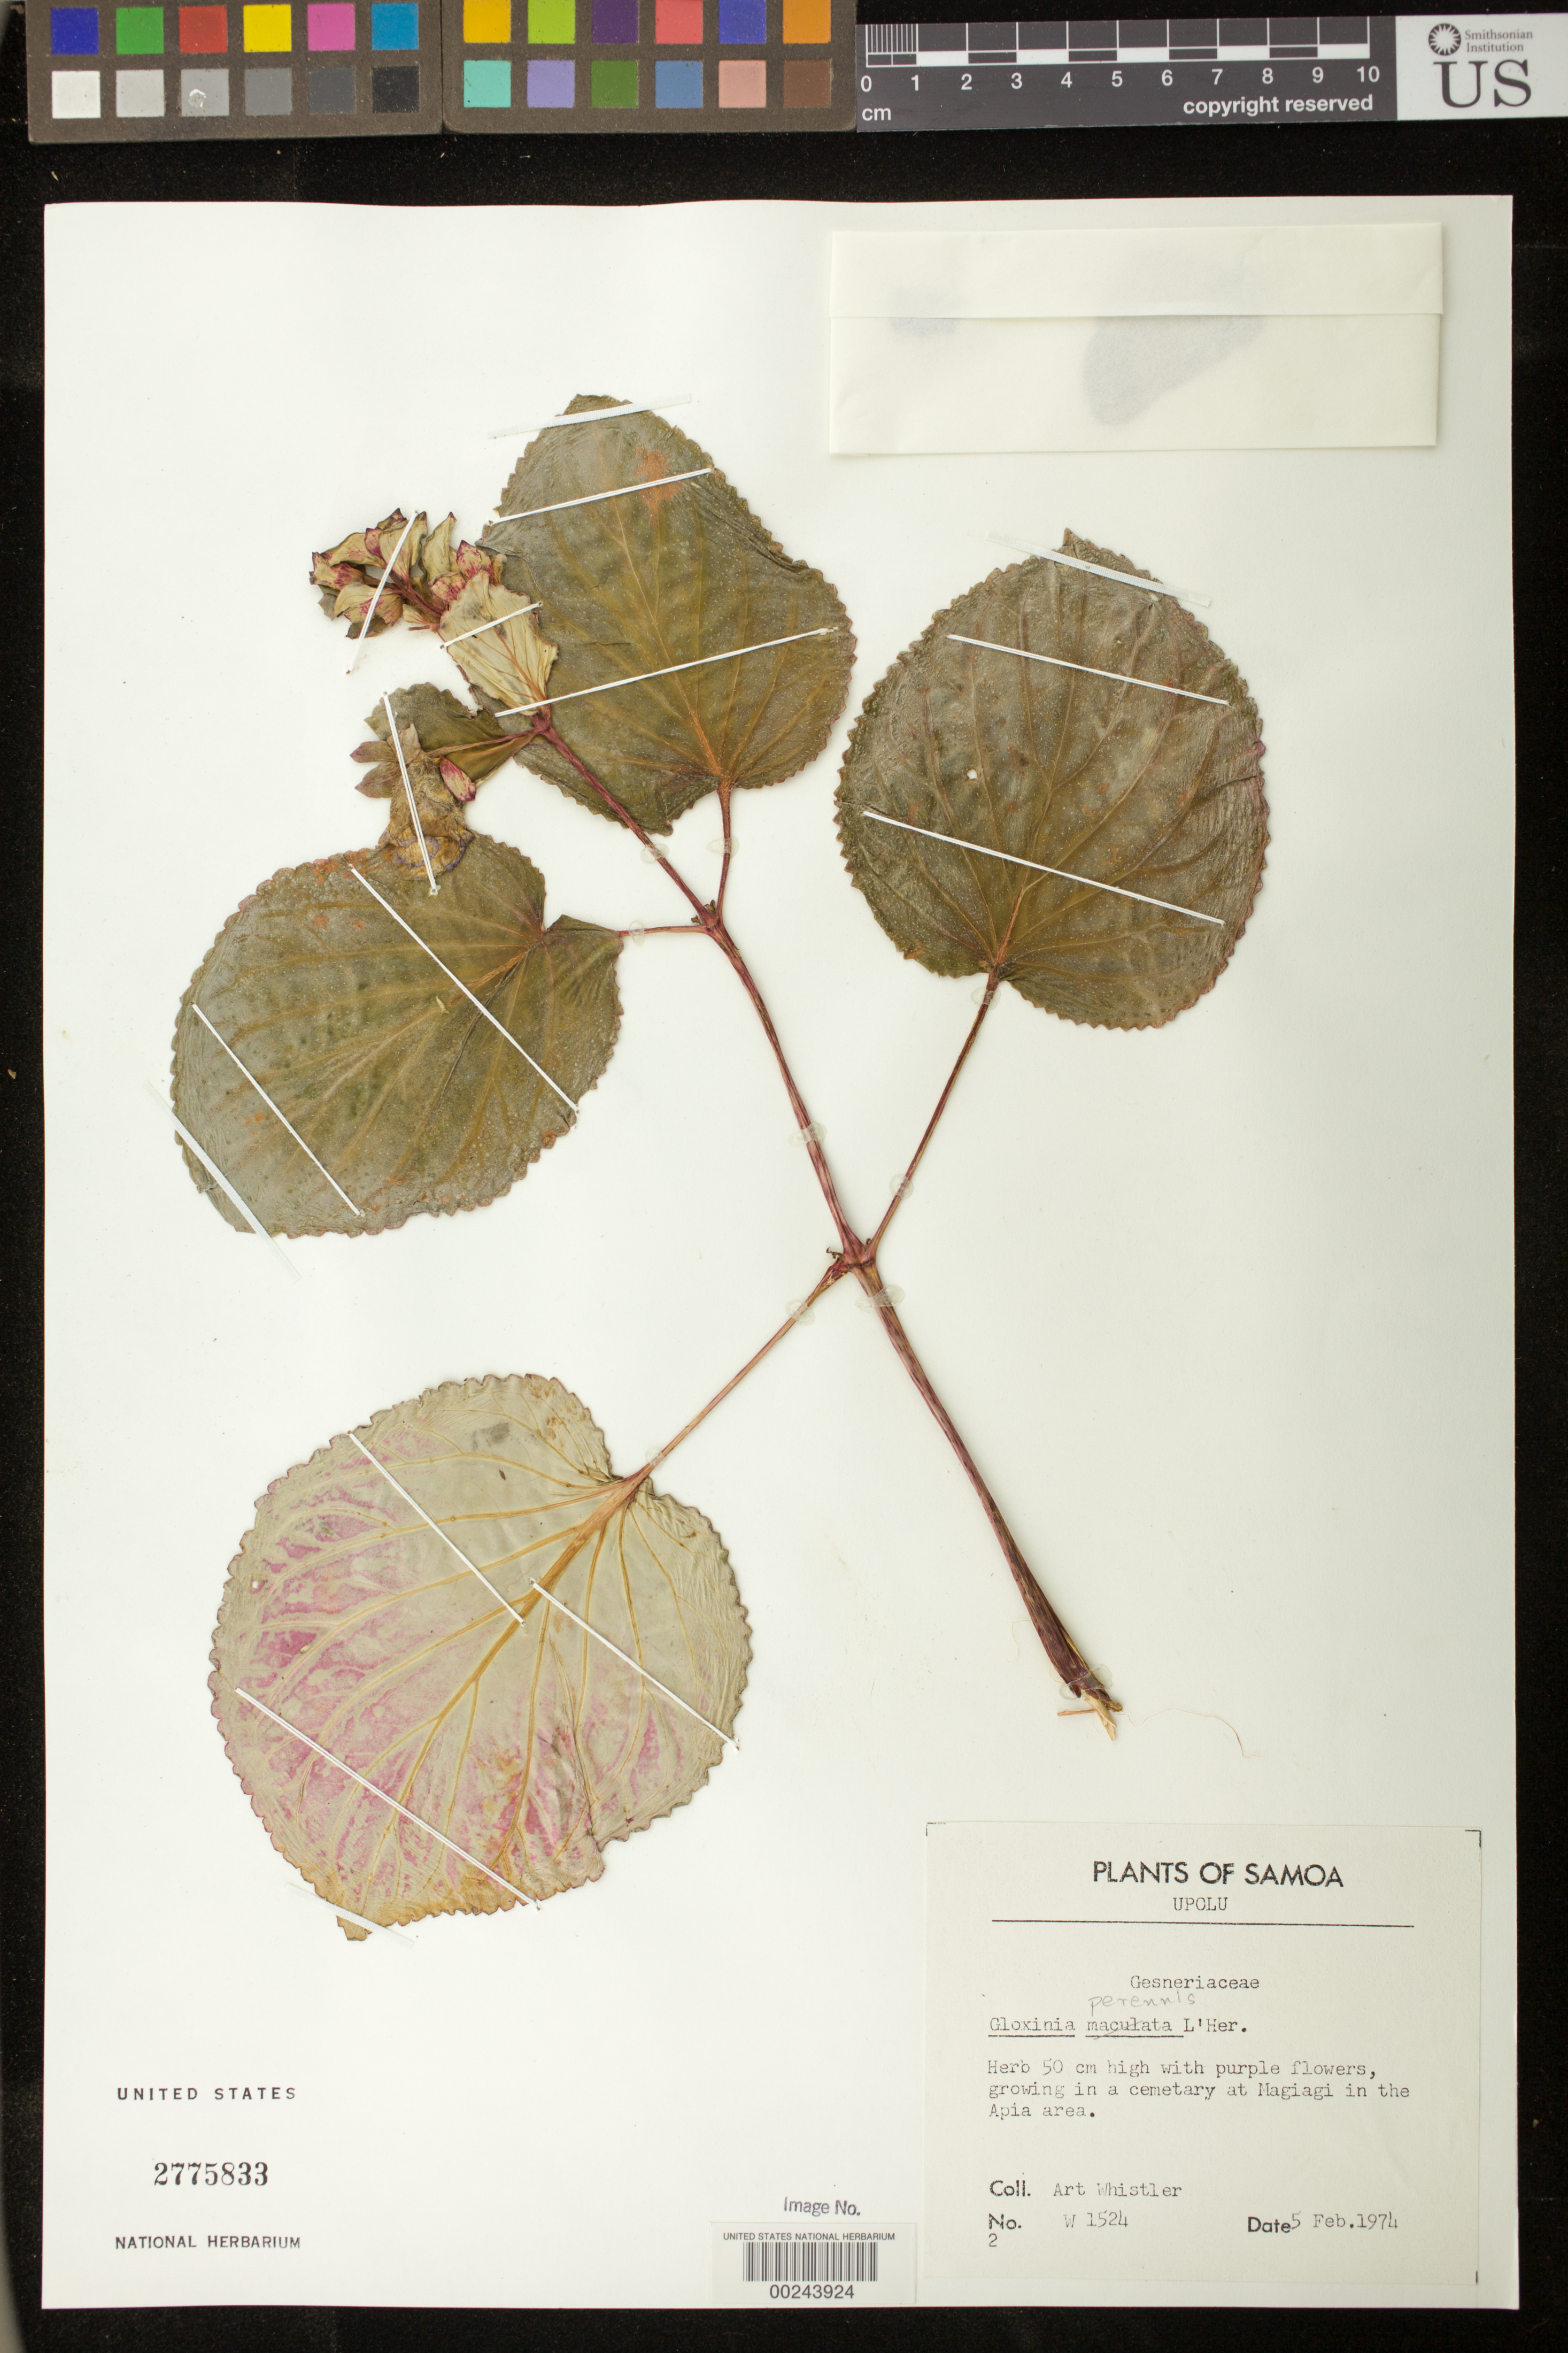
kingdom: Plantae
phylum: Tracheophyta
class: Magnoliopsida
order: Lamiales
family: Gesneriaceae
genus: Gloxinia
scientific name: Gloxinia perennis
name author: (L.) Fritsch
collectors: A. Whistler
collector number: W 1524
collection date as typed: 05 Feb 1974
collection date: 1974-02-05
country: Samoa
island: Upolu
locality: at magiagi in the apia area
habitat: Growing in a cemetery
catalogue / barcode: US 2775833